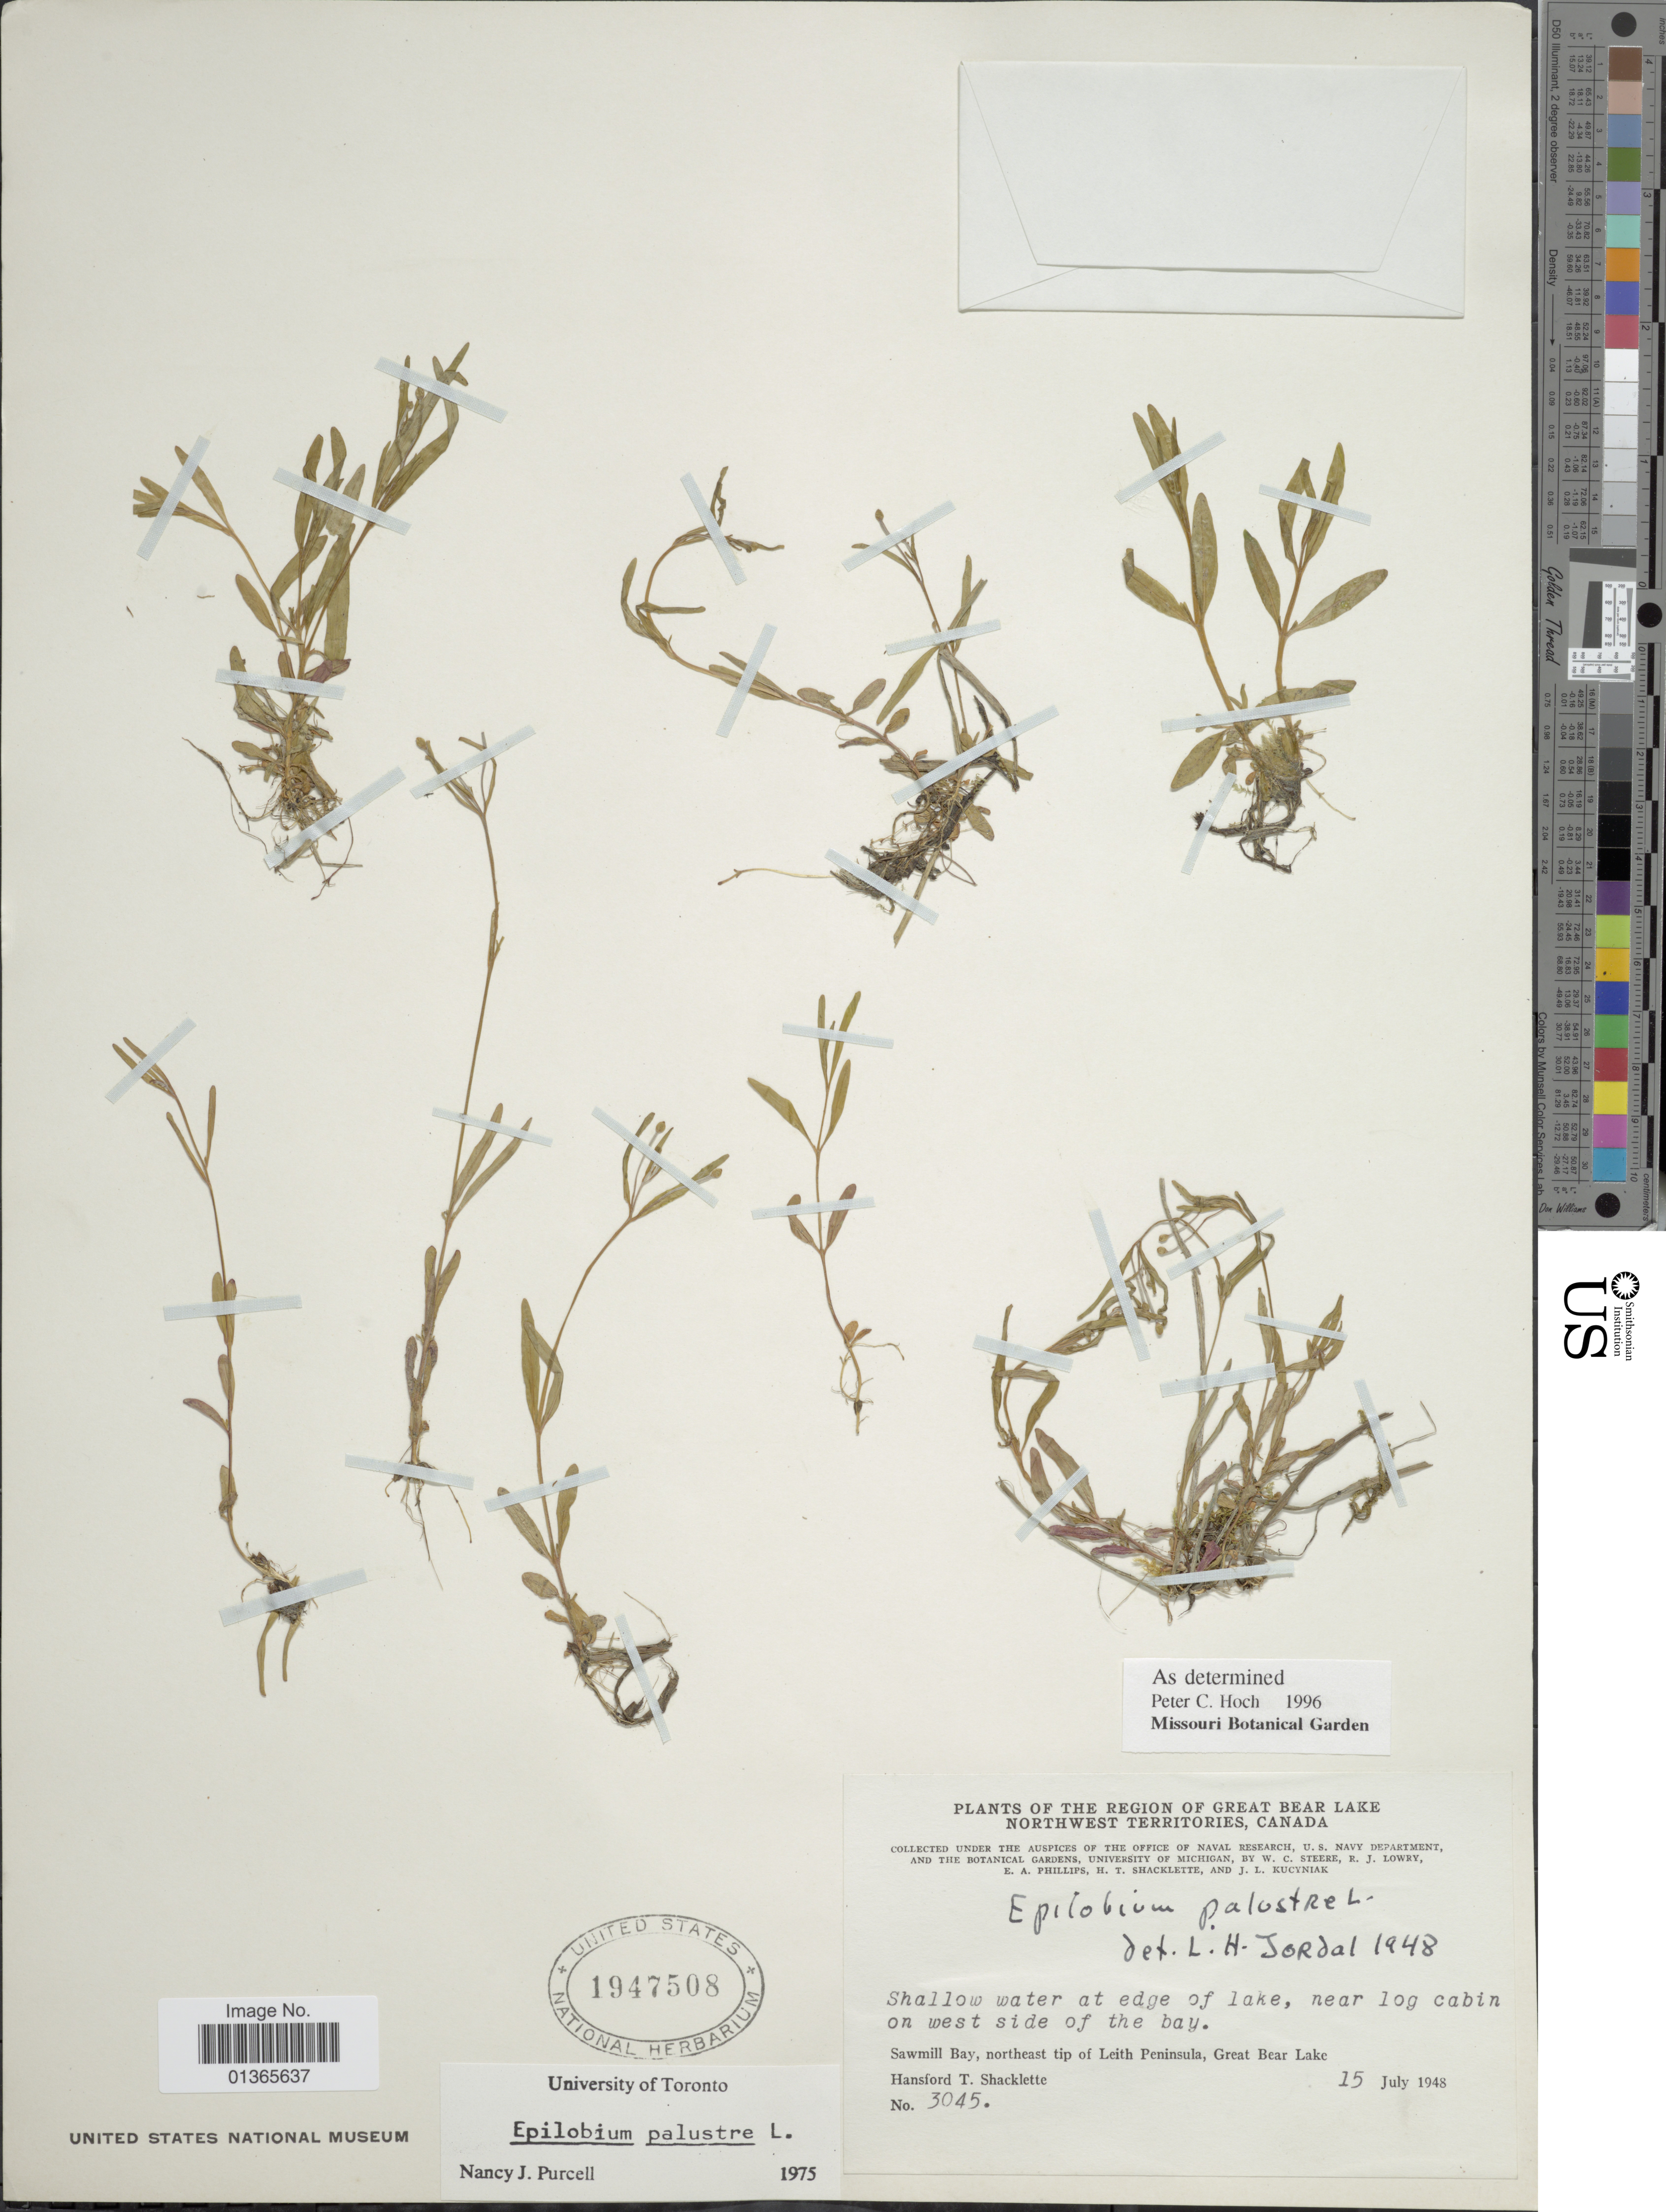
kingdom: Plantae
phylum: Tracheophyta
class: Magnoliopsida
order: Myrtales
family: Onagraceae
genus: Epilobium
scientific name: Epilobium palustre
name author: L.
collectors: H. Shacklette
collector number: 3045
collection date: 1948-07-15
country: Canada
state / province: Northwest Territories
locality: Region of Great Bear Lake. Sawmill Bay, northeast tip of Leith Peninsula. West side of the bay.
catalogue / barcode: US 1947508